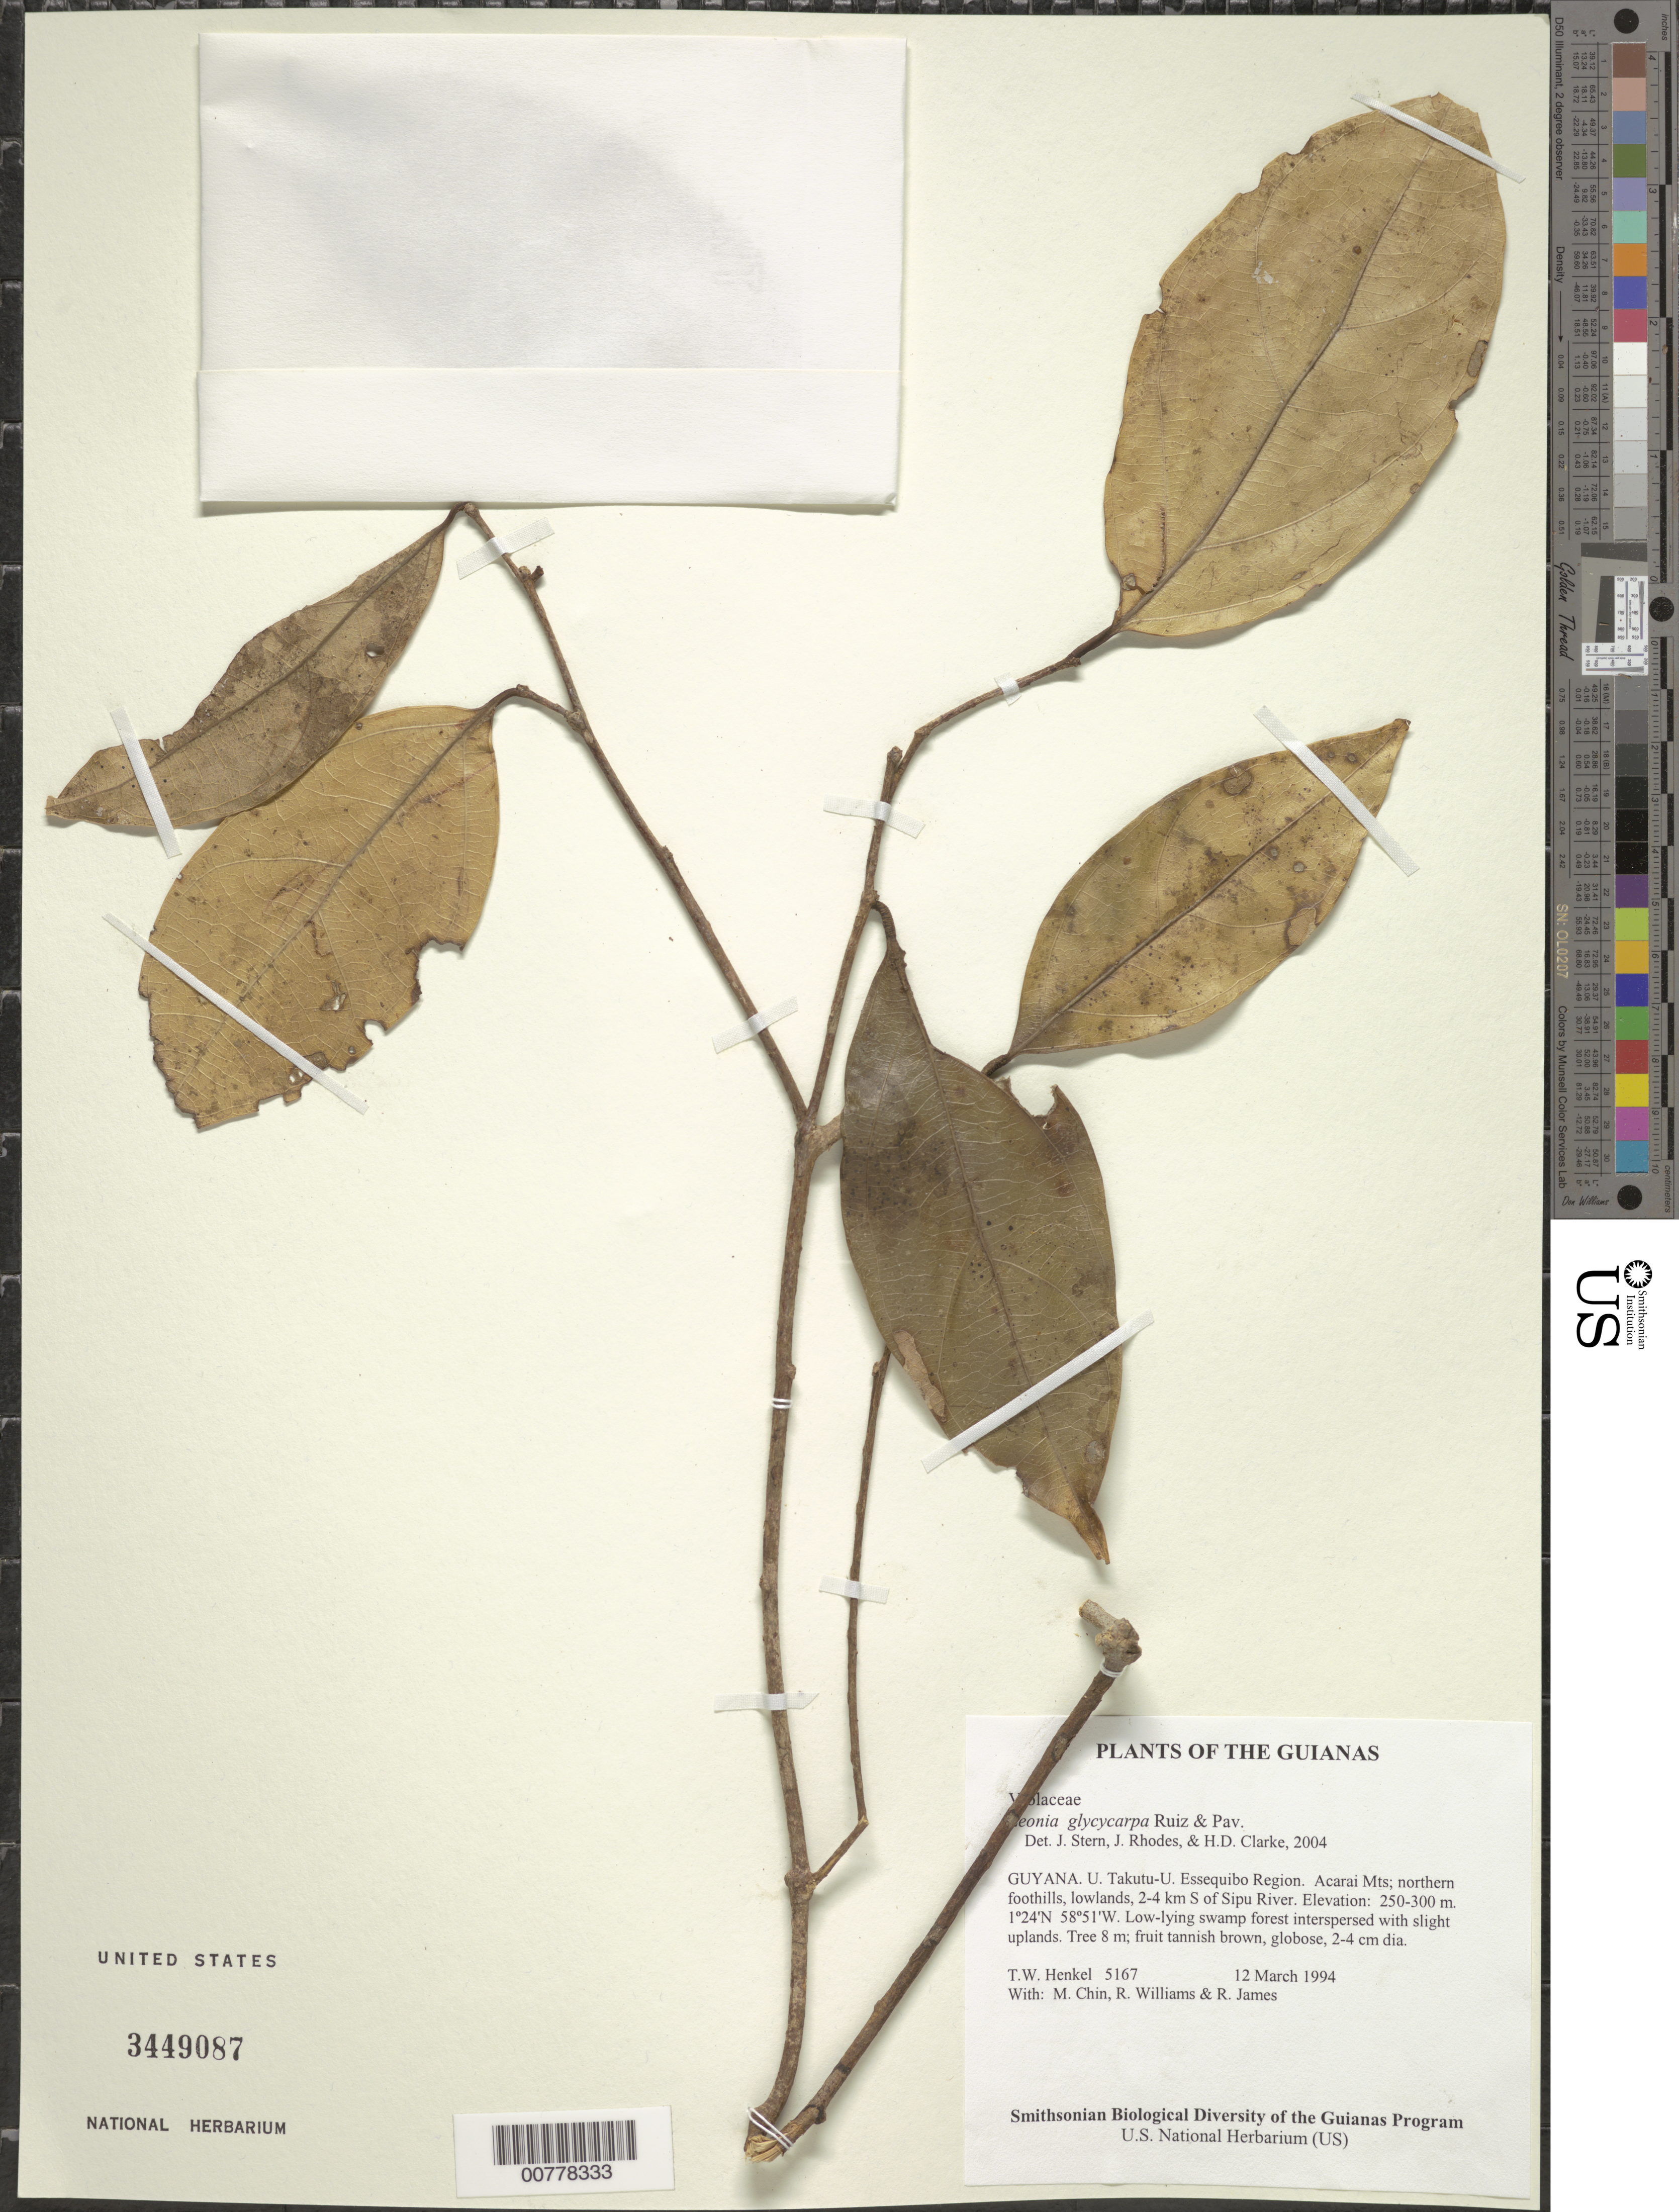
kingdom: Plantae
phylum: Tracheophyta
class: Magnoliopsida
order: Malpighiales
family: Violaceae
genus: Leonia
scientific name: Leonia glycycarpa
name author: Ruiz & Pav.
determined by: Clarke, H. D.; Rhodes, J.; Stern, S. R.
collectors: T. Henkel, M. Chin, R. Williams & R. James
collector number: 5167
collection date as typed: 12 March 1994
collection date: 1994-03-12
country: Guyana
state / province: U. Takutu-U. Essequibo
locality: Acarai Mts; northern foothills, lowlands, 2-4 km S of Sipu River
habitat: Low-lying swamp forest interspersed with slight uplands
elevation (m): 250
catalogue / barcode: US 3449087